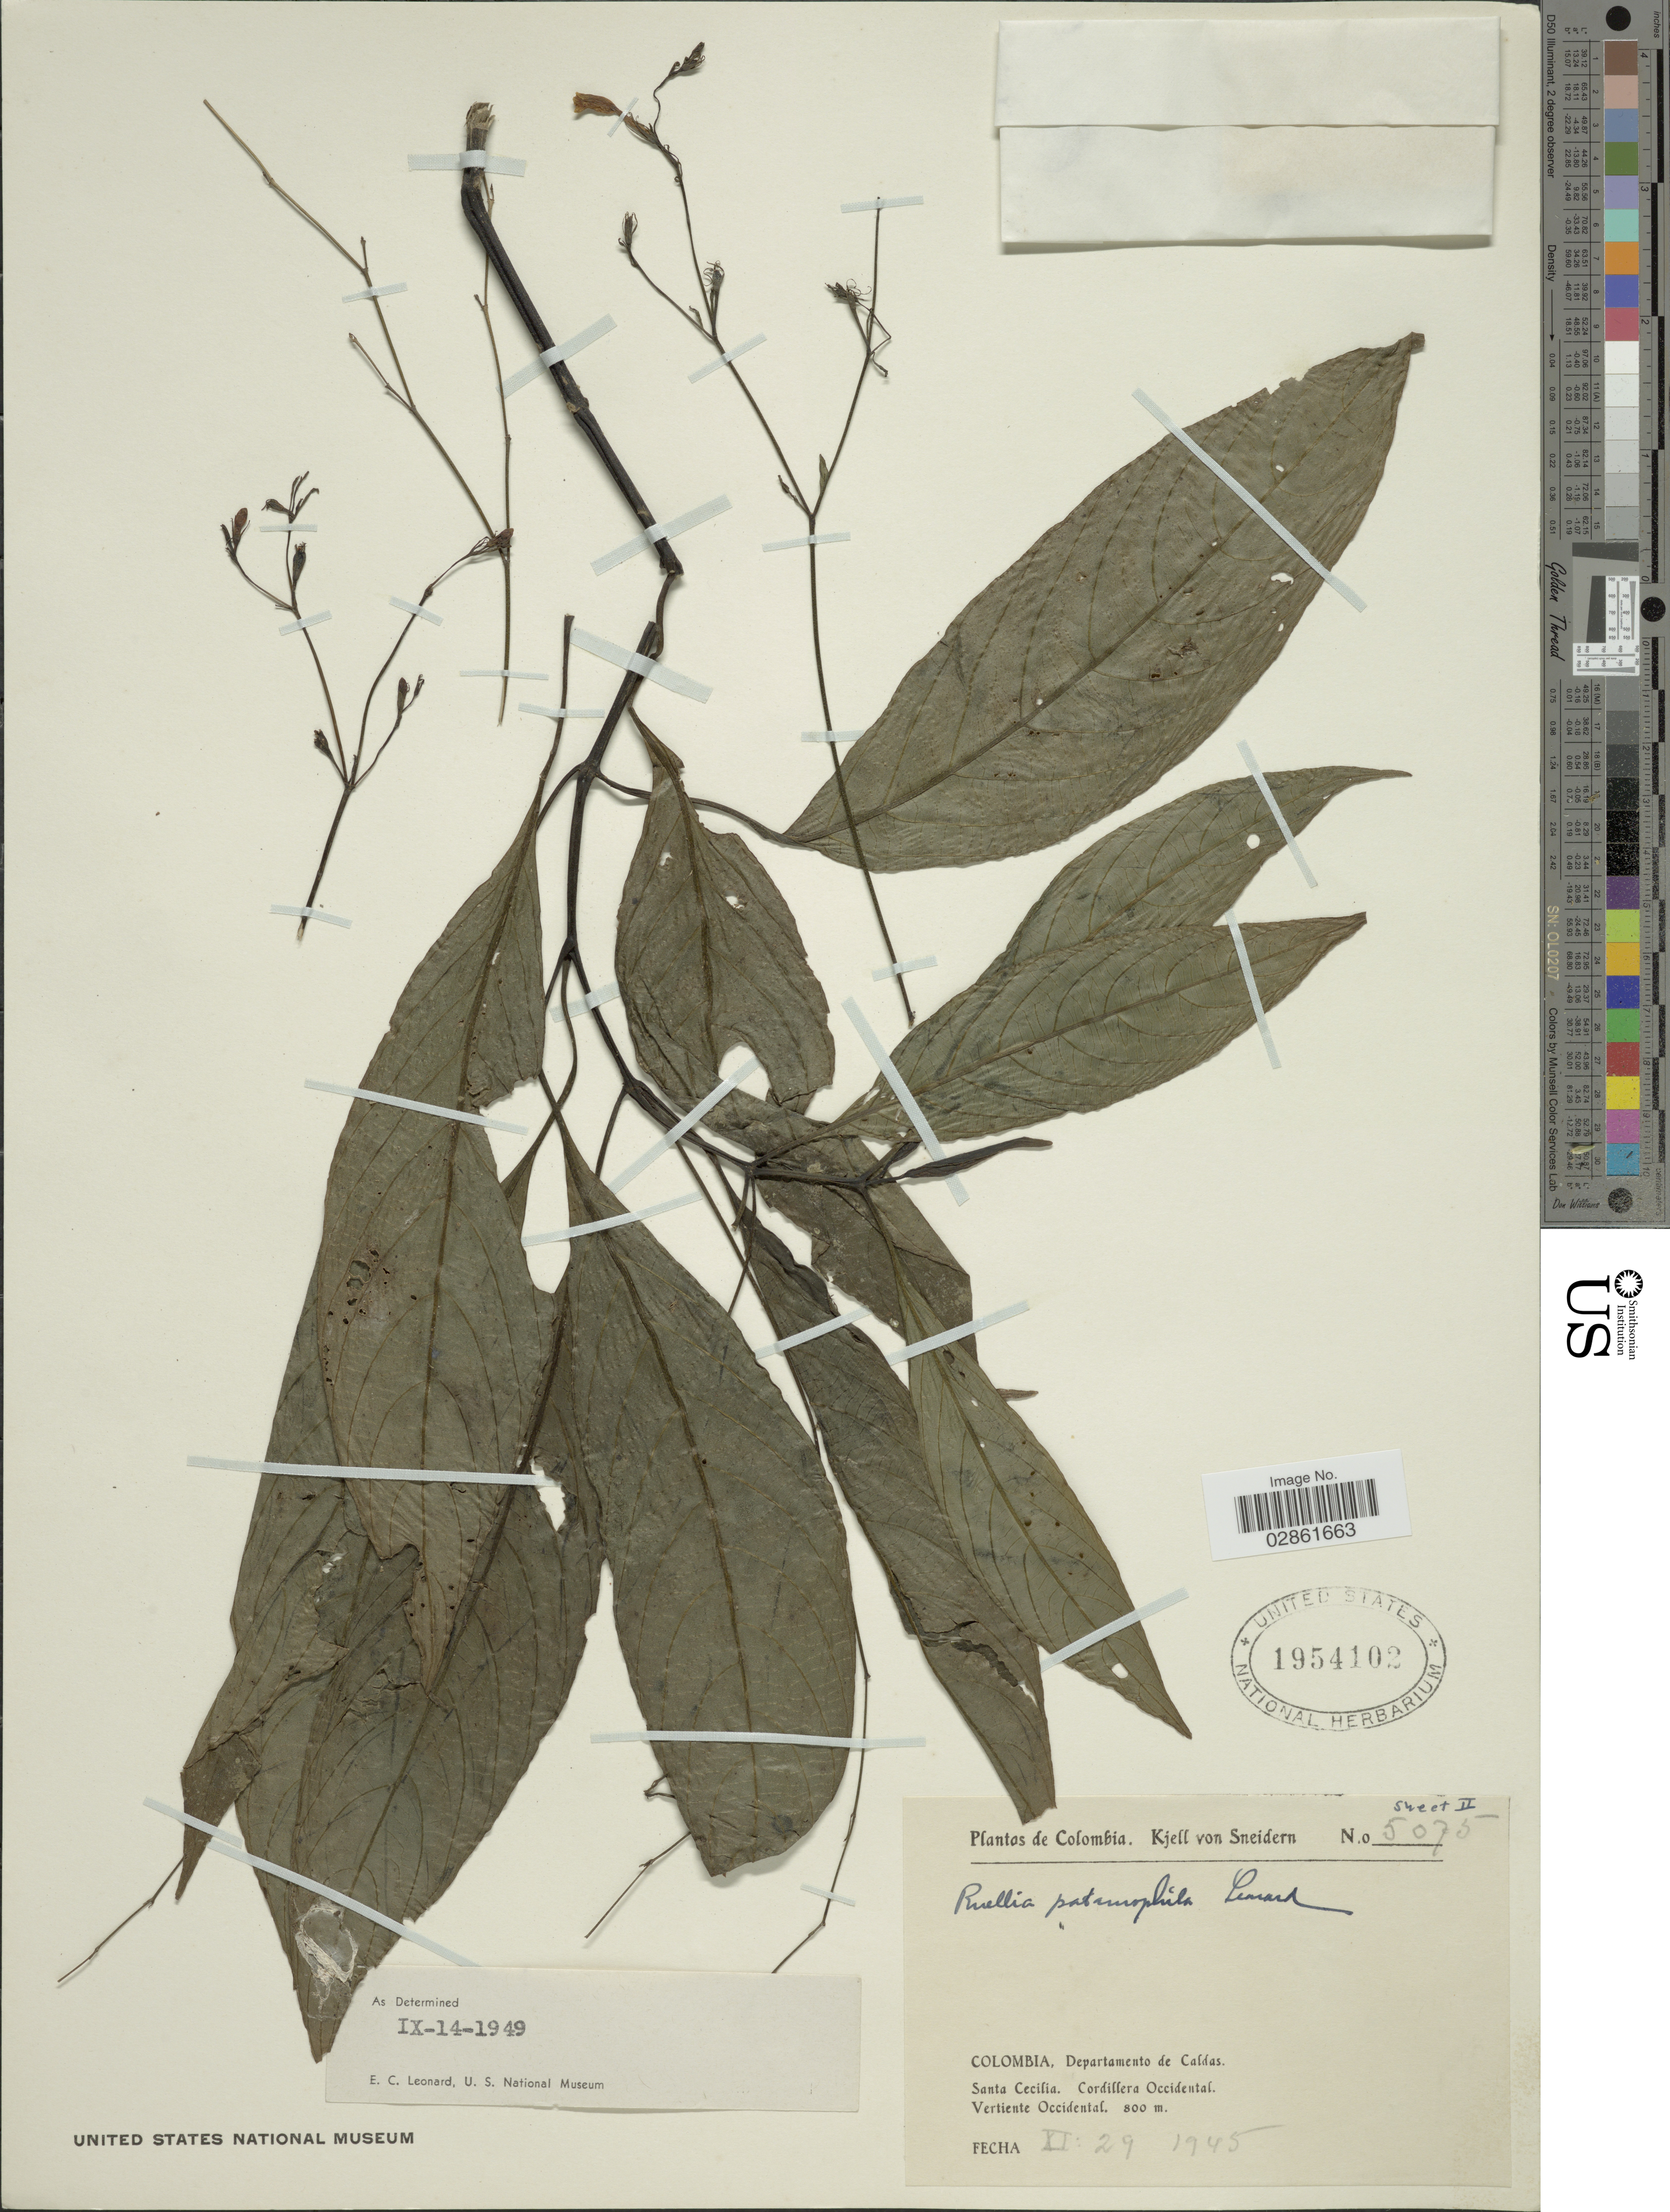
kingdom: Plantae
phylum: Tracheophyta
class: Magnoliopsida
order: Lamiales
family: Acanthaceae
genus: Ruellia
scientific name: Ruellia potamophila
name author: Leonard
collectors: K. von Sneidern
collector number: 5075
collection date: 1945-11-29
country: Colombia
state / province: Caldas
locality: Depatamento del Caldas. Santa Cecilia. Cordillera Occidental. Vertiente Occidental.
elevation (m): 800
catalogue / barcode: US 1954102